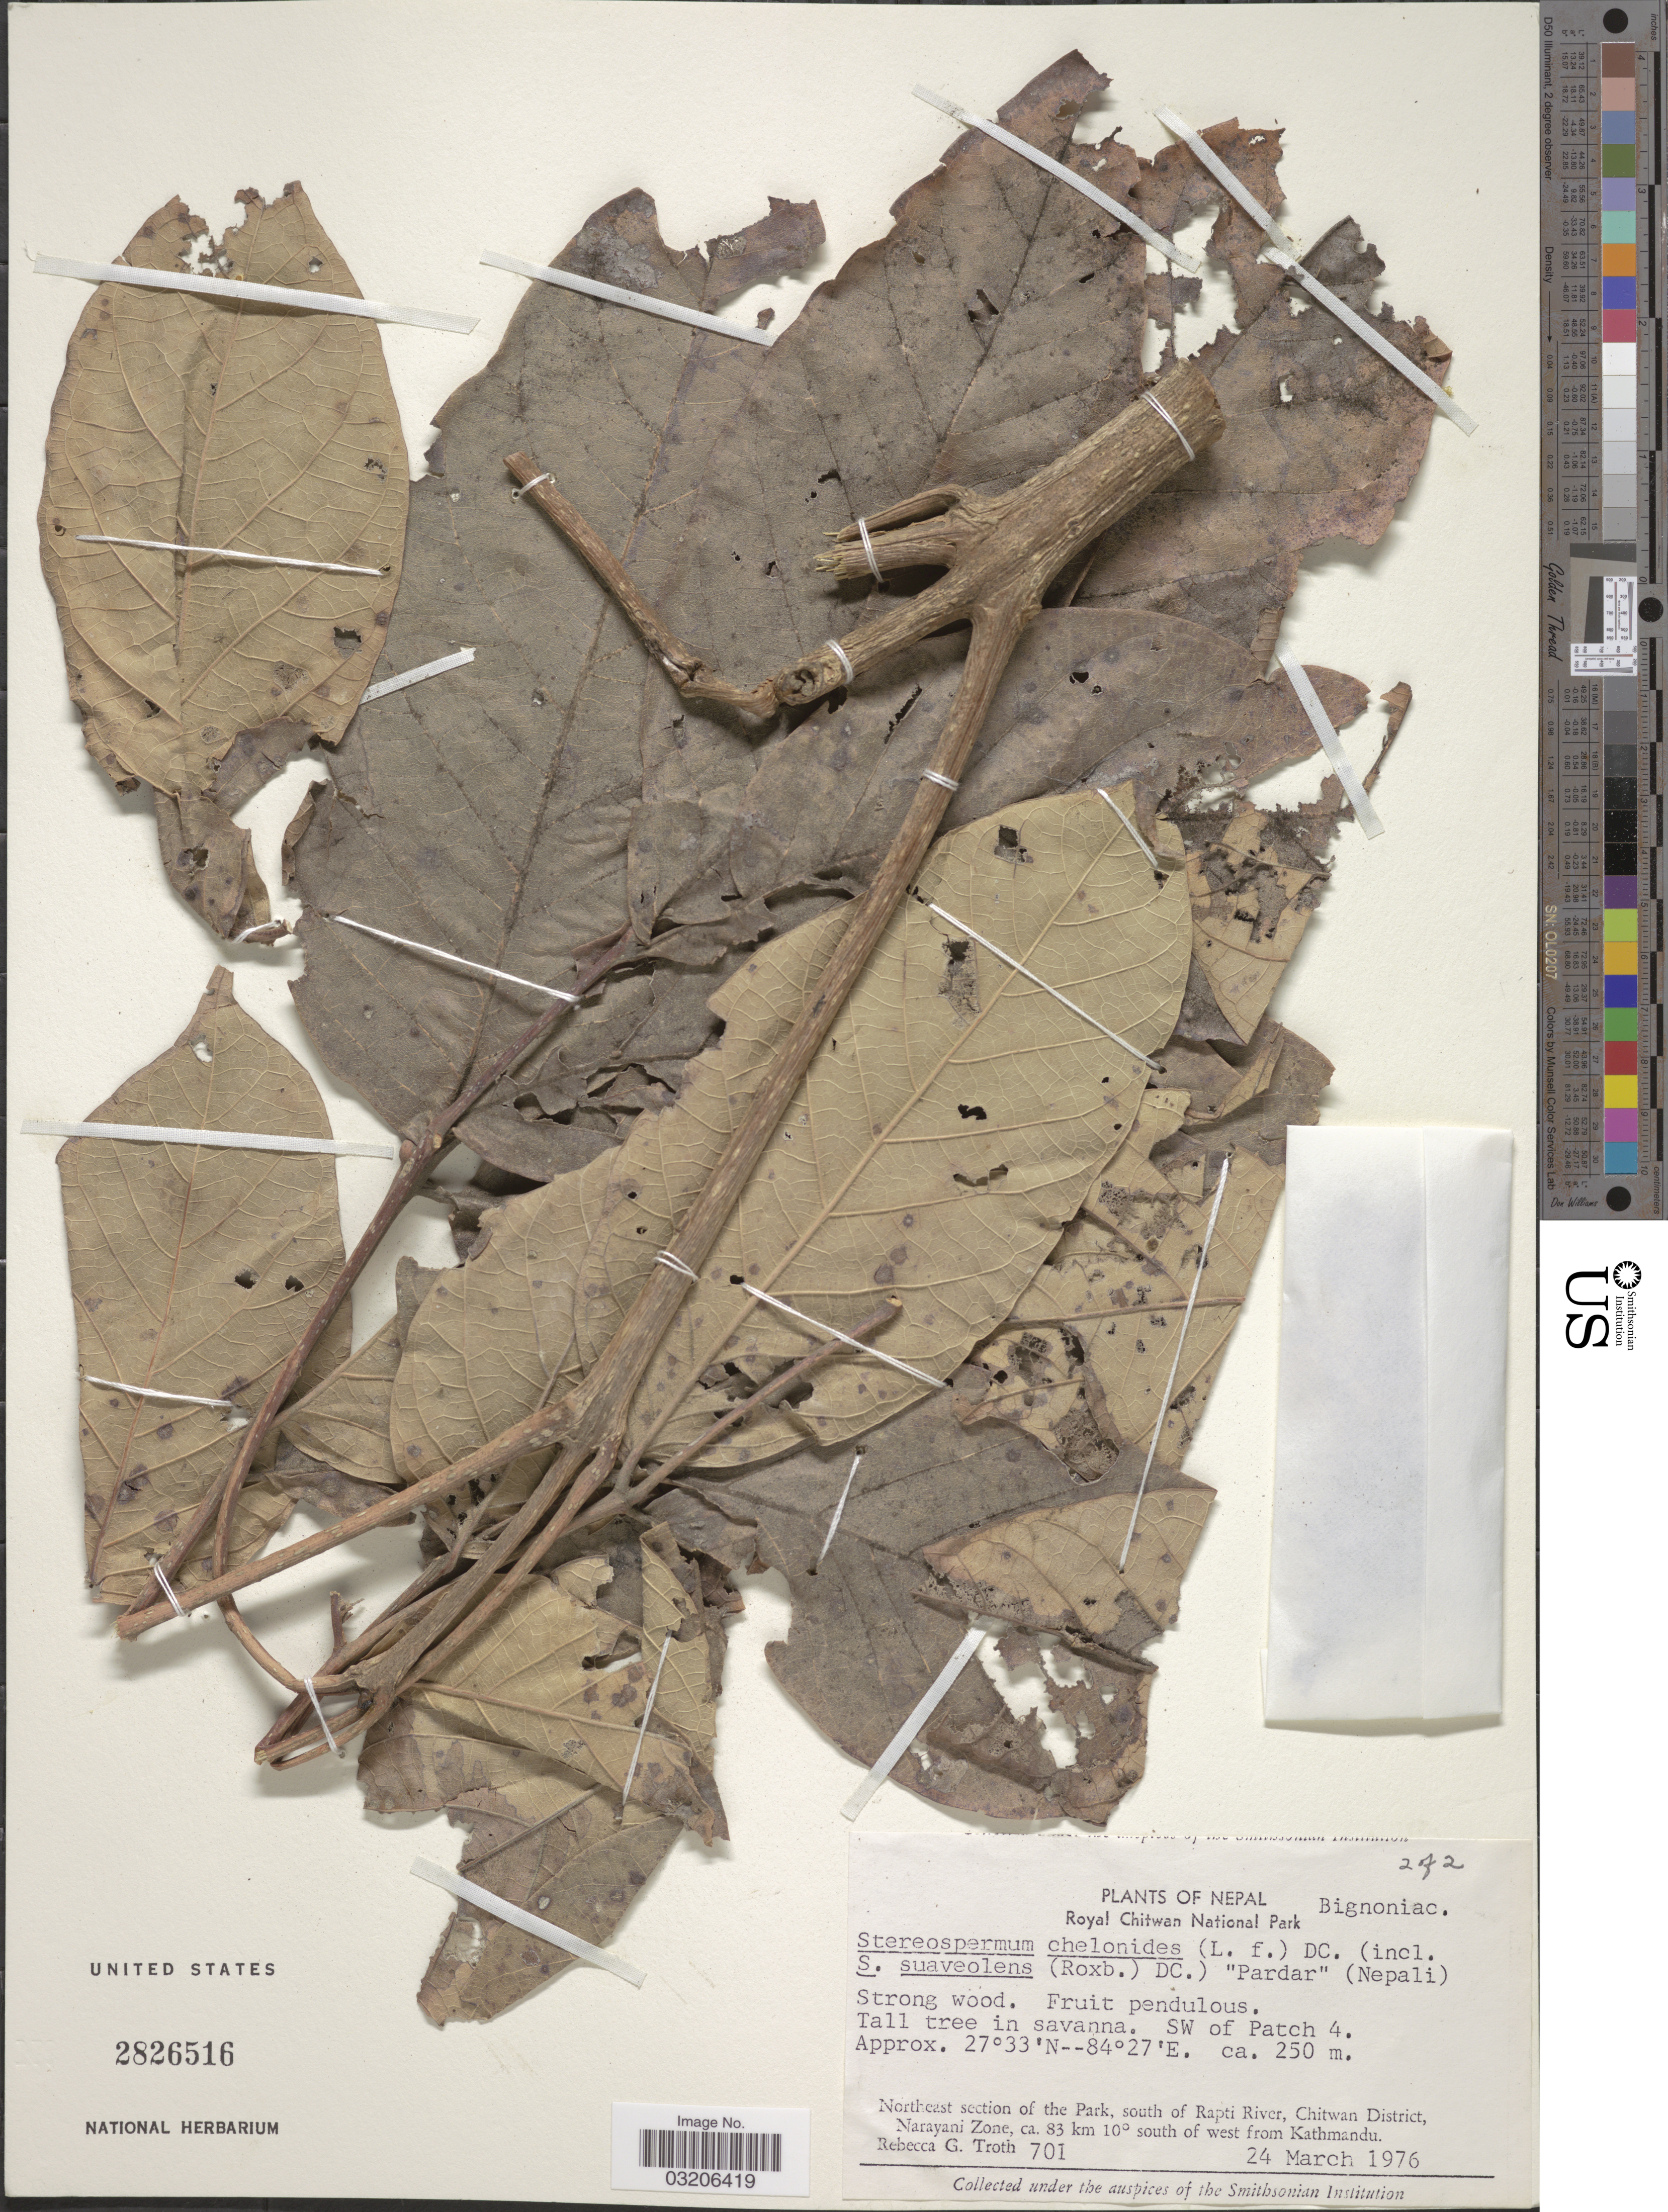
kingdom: Plantae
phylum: Tracheophyta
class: Magnoliopsida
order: Lamiales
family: Bignoniaceae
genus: Stereospermum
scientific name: Stereospermum chelonoides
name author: DC.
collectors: R. Troth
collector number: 701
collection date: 1976-03-24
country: Nepal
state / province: Narayani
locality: Royal Chitwan National Park. Northeast section of the Park, south of Rapti River, Chitwan District, Narayani Zone, ca. 83 km 10° south of west from Kathmandu.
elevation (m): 250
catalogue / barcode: US 2826516